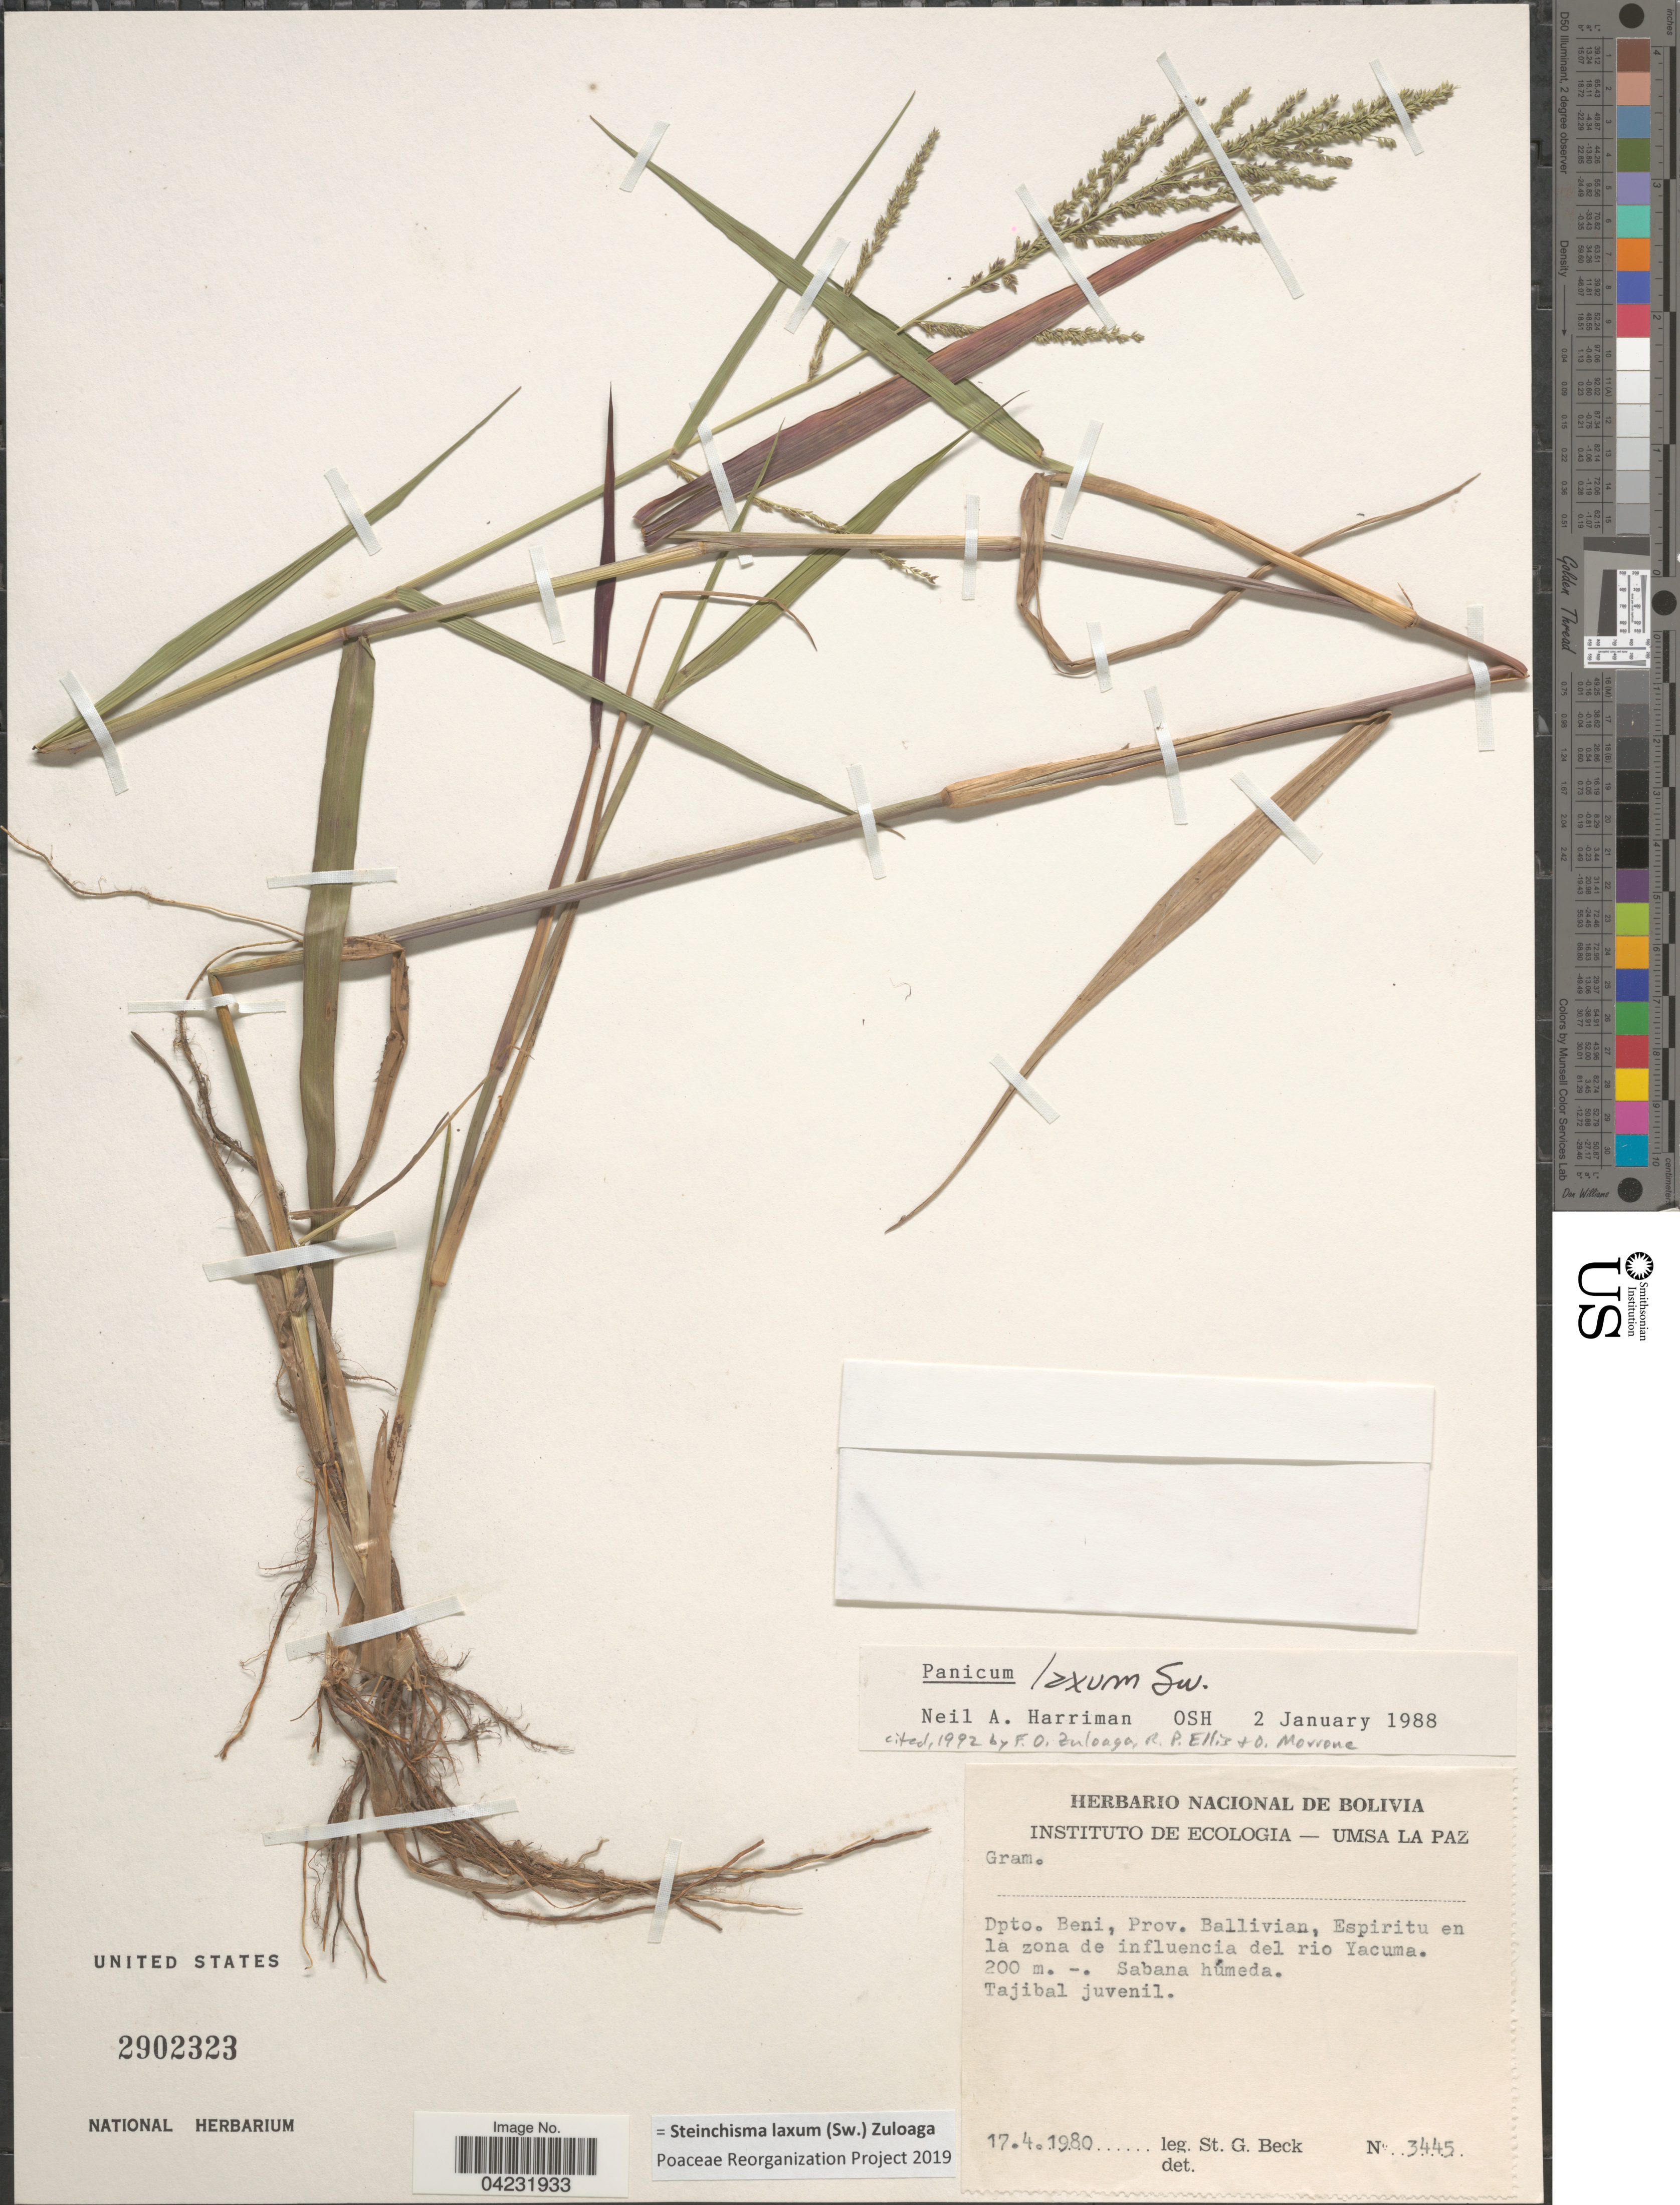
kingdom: Plantae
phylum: Tracheophyta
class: Liliopsida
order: Poales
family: Poaceae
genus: Steinchisma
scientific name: Steinchisma laxum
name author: (Sw.) Zuloaga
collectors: S. G. Beck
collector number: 3445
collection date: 1980-04-17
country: Bolivia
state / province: Beni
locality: Dpto. Beni, Prov. Ballivian, Espiritu en la zona de influencia del rio Yacuma.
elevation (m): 200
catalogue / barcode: US 2902323